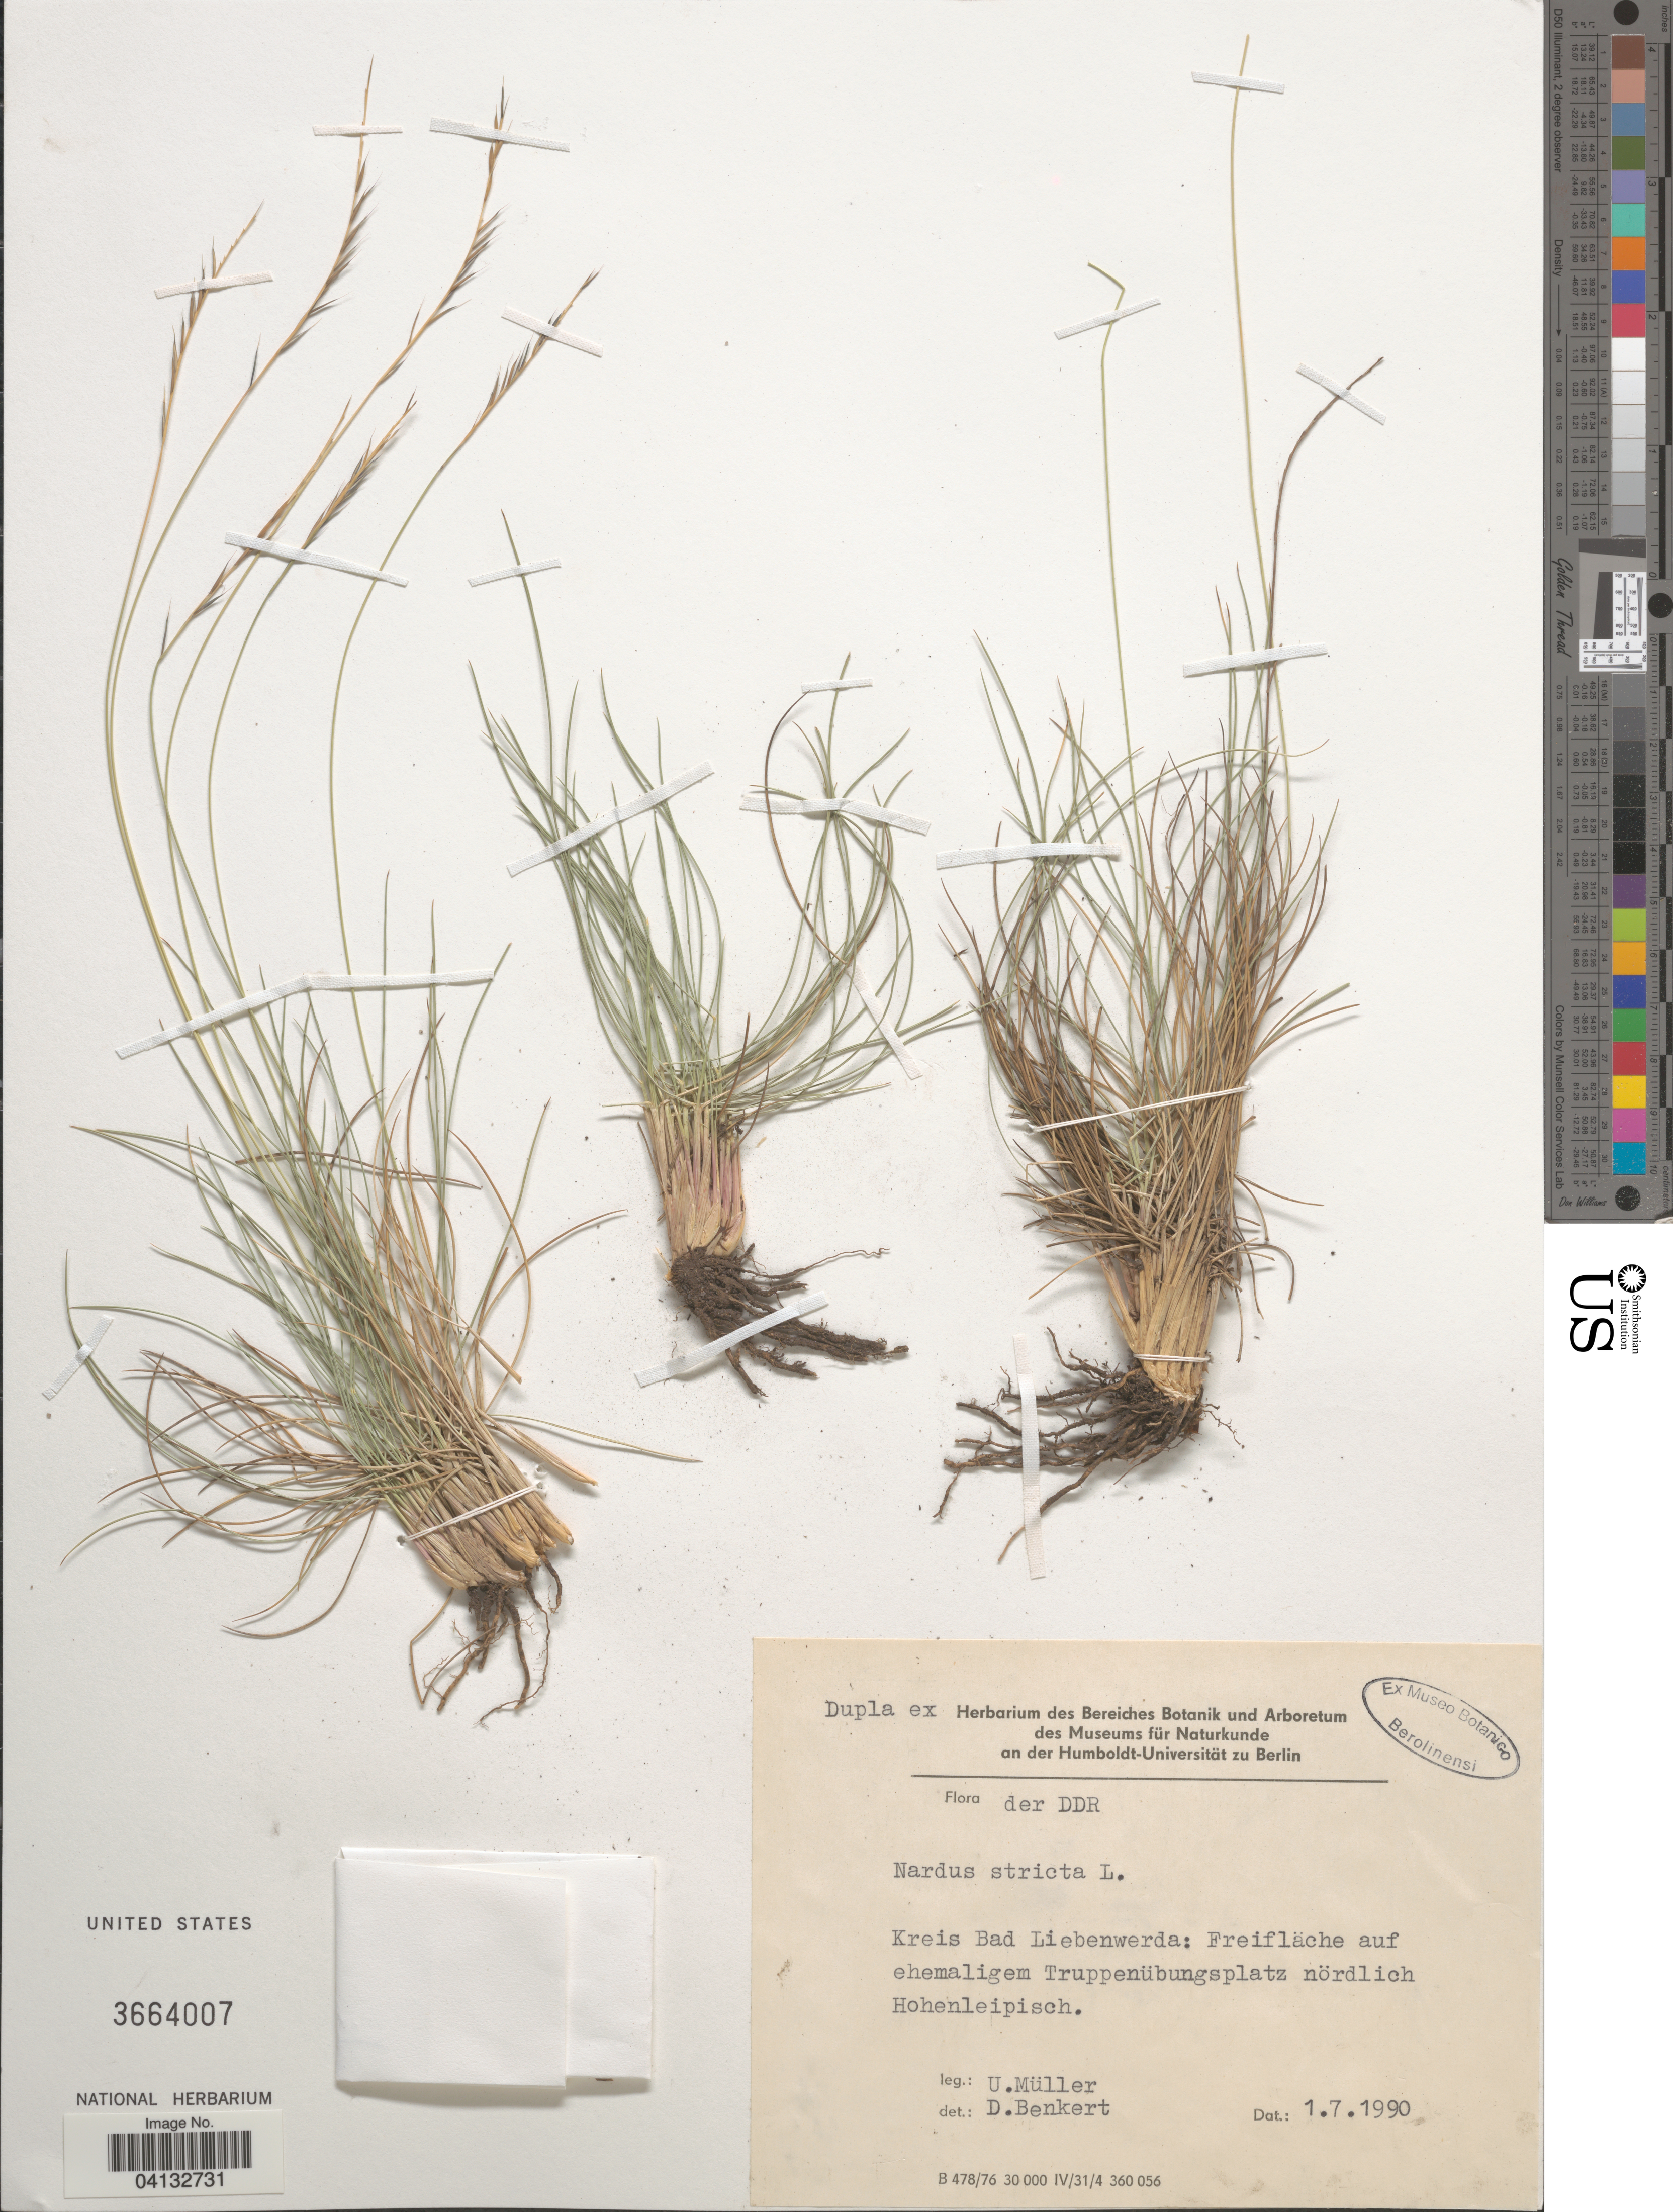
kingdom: Plantae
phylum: Tracheophyta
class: Liliopsida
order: Poales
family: Poaceae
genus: Nardus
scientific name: Nardus stricta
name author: L.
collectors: U. I. Muller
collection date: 1990-07-01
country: Germany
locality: DDR. Kreis Bad Liebenwerda: Freifläche auf ehemaligem Truppenübungsplatz nördlich Hohenleipisch.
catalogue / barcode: US 3664007